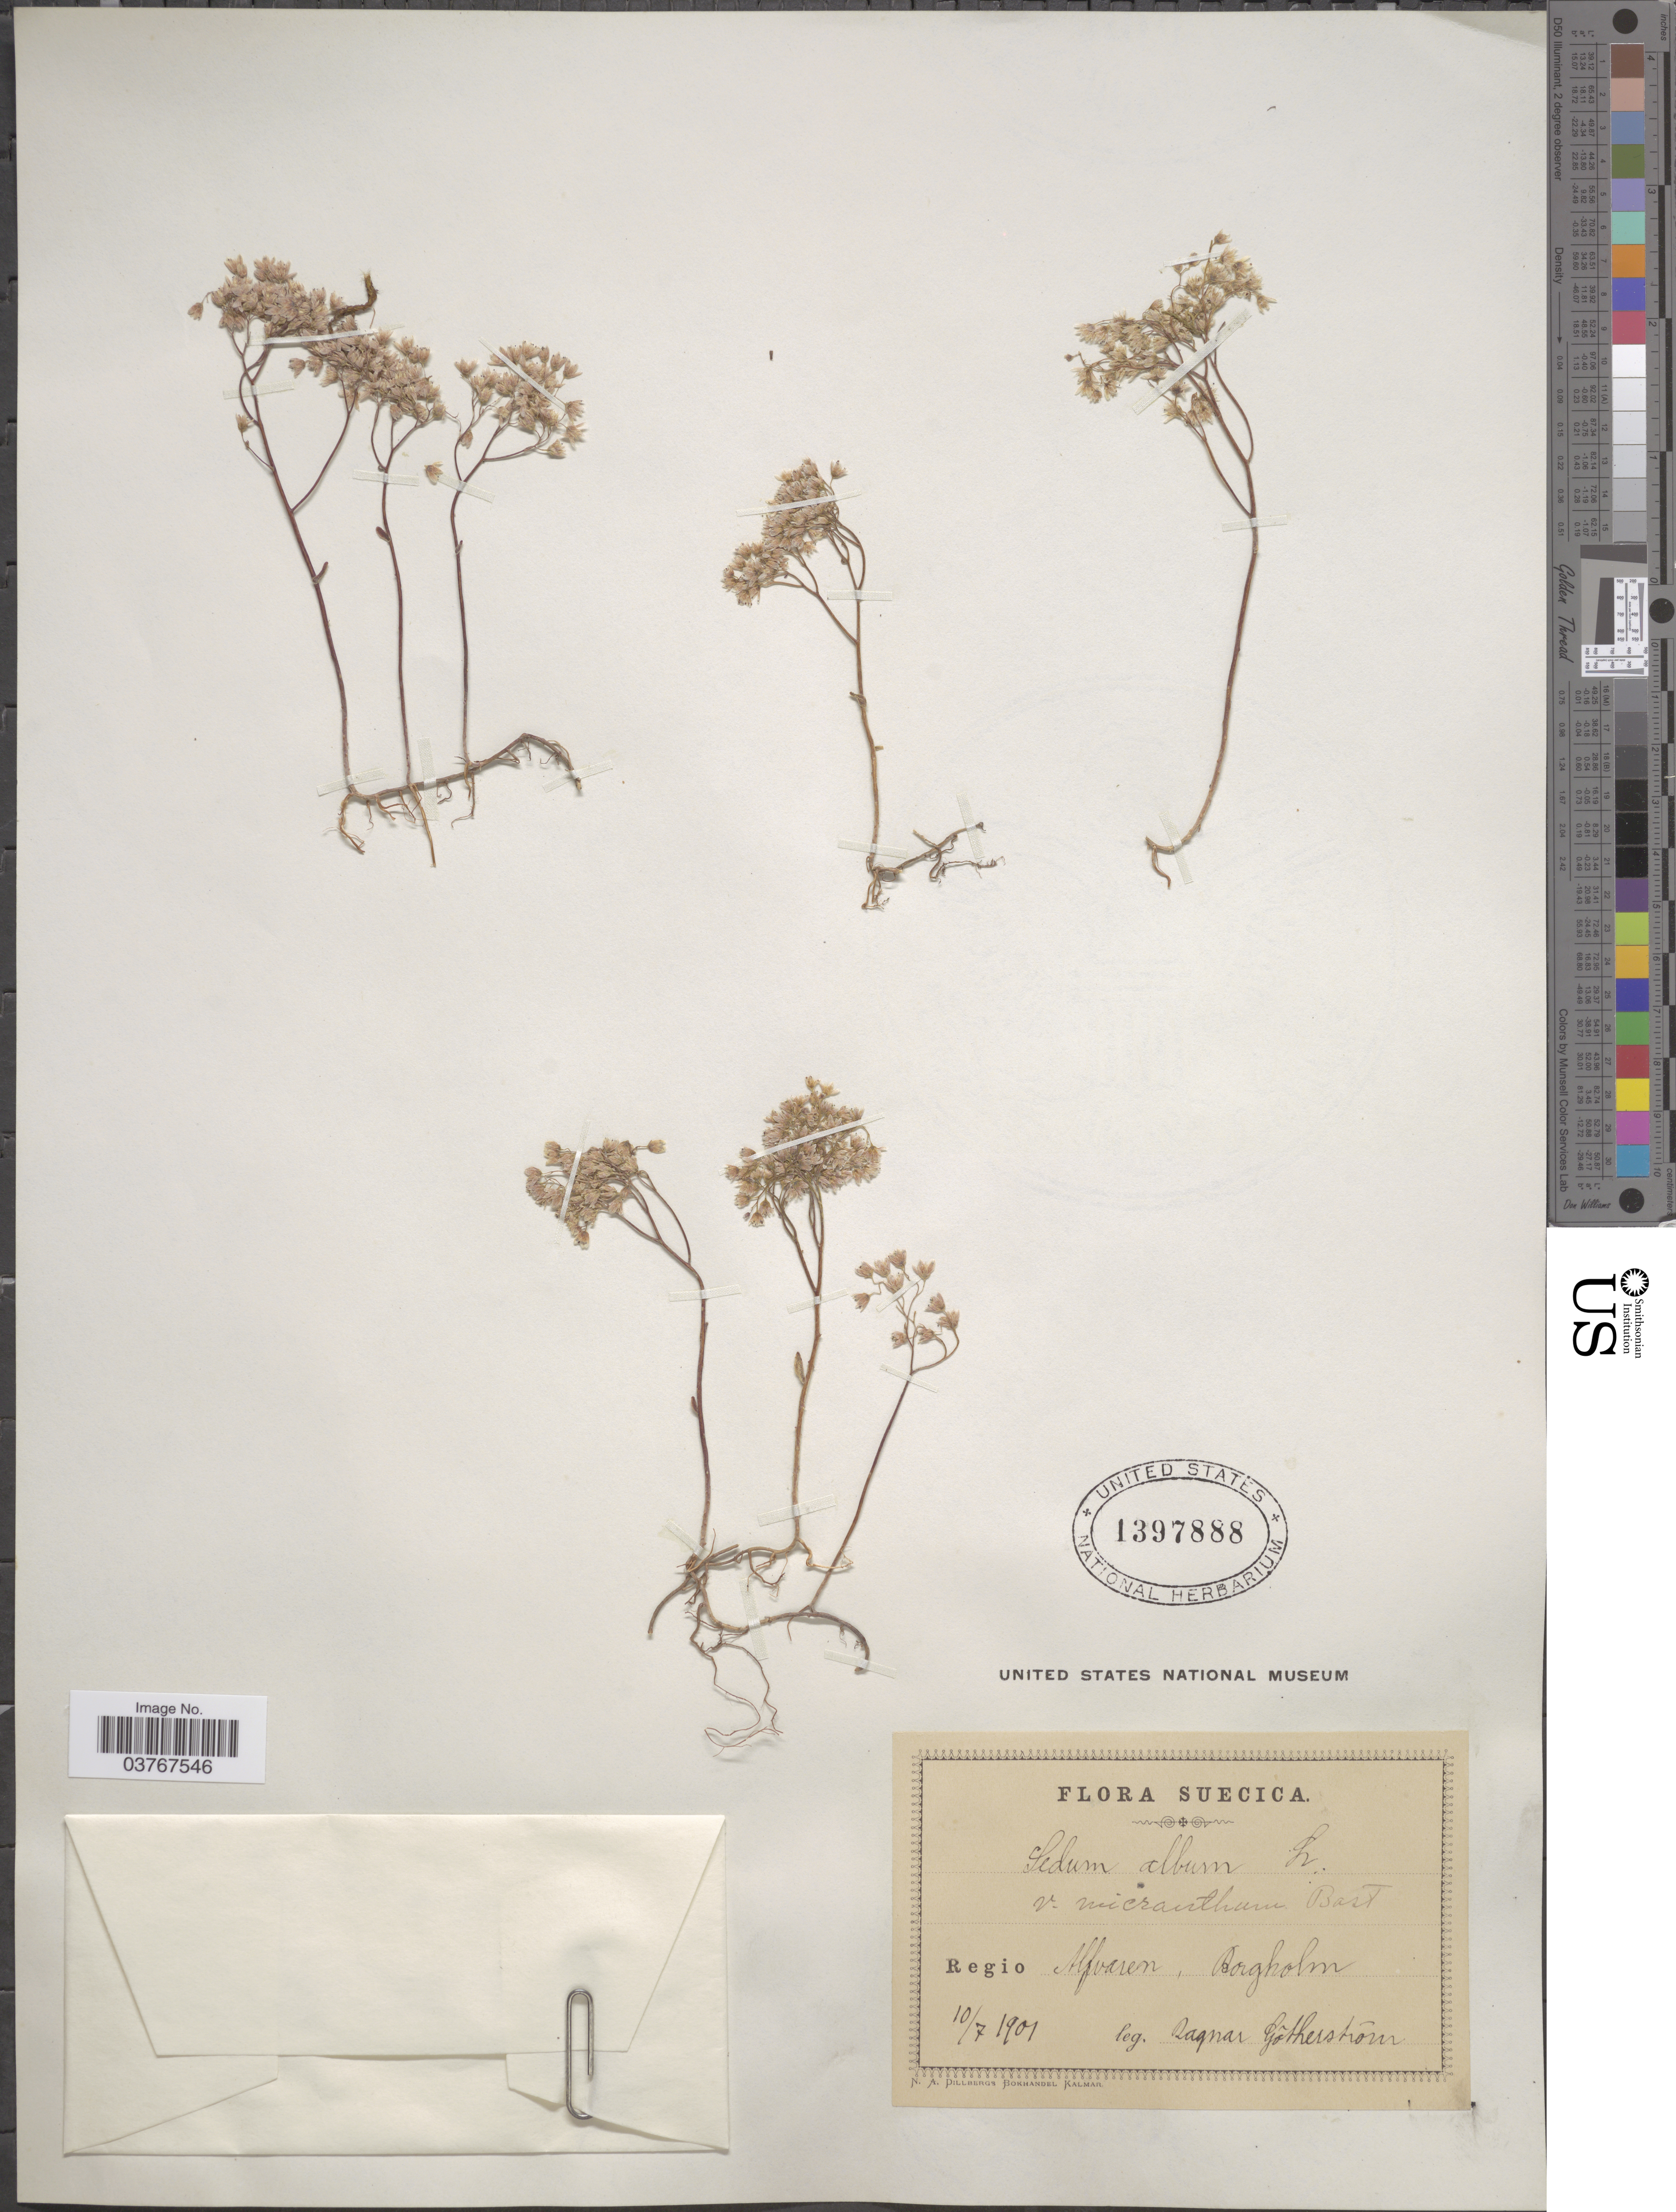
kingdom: Plantae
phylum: Tracheophyta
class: Magnoliopsida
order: Saxifragales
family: Crassulaceae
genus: Sedum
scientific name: Sedum album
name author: L.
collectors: R. Gotherstrom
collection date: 1901-07-10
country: Sweden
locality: Regio: Alfvaren, Borgholm.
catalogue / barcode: US 1397888